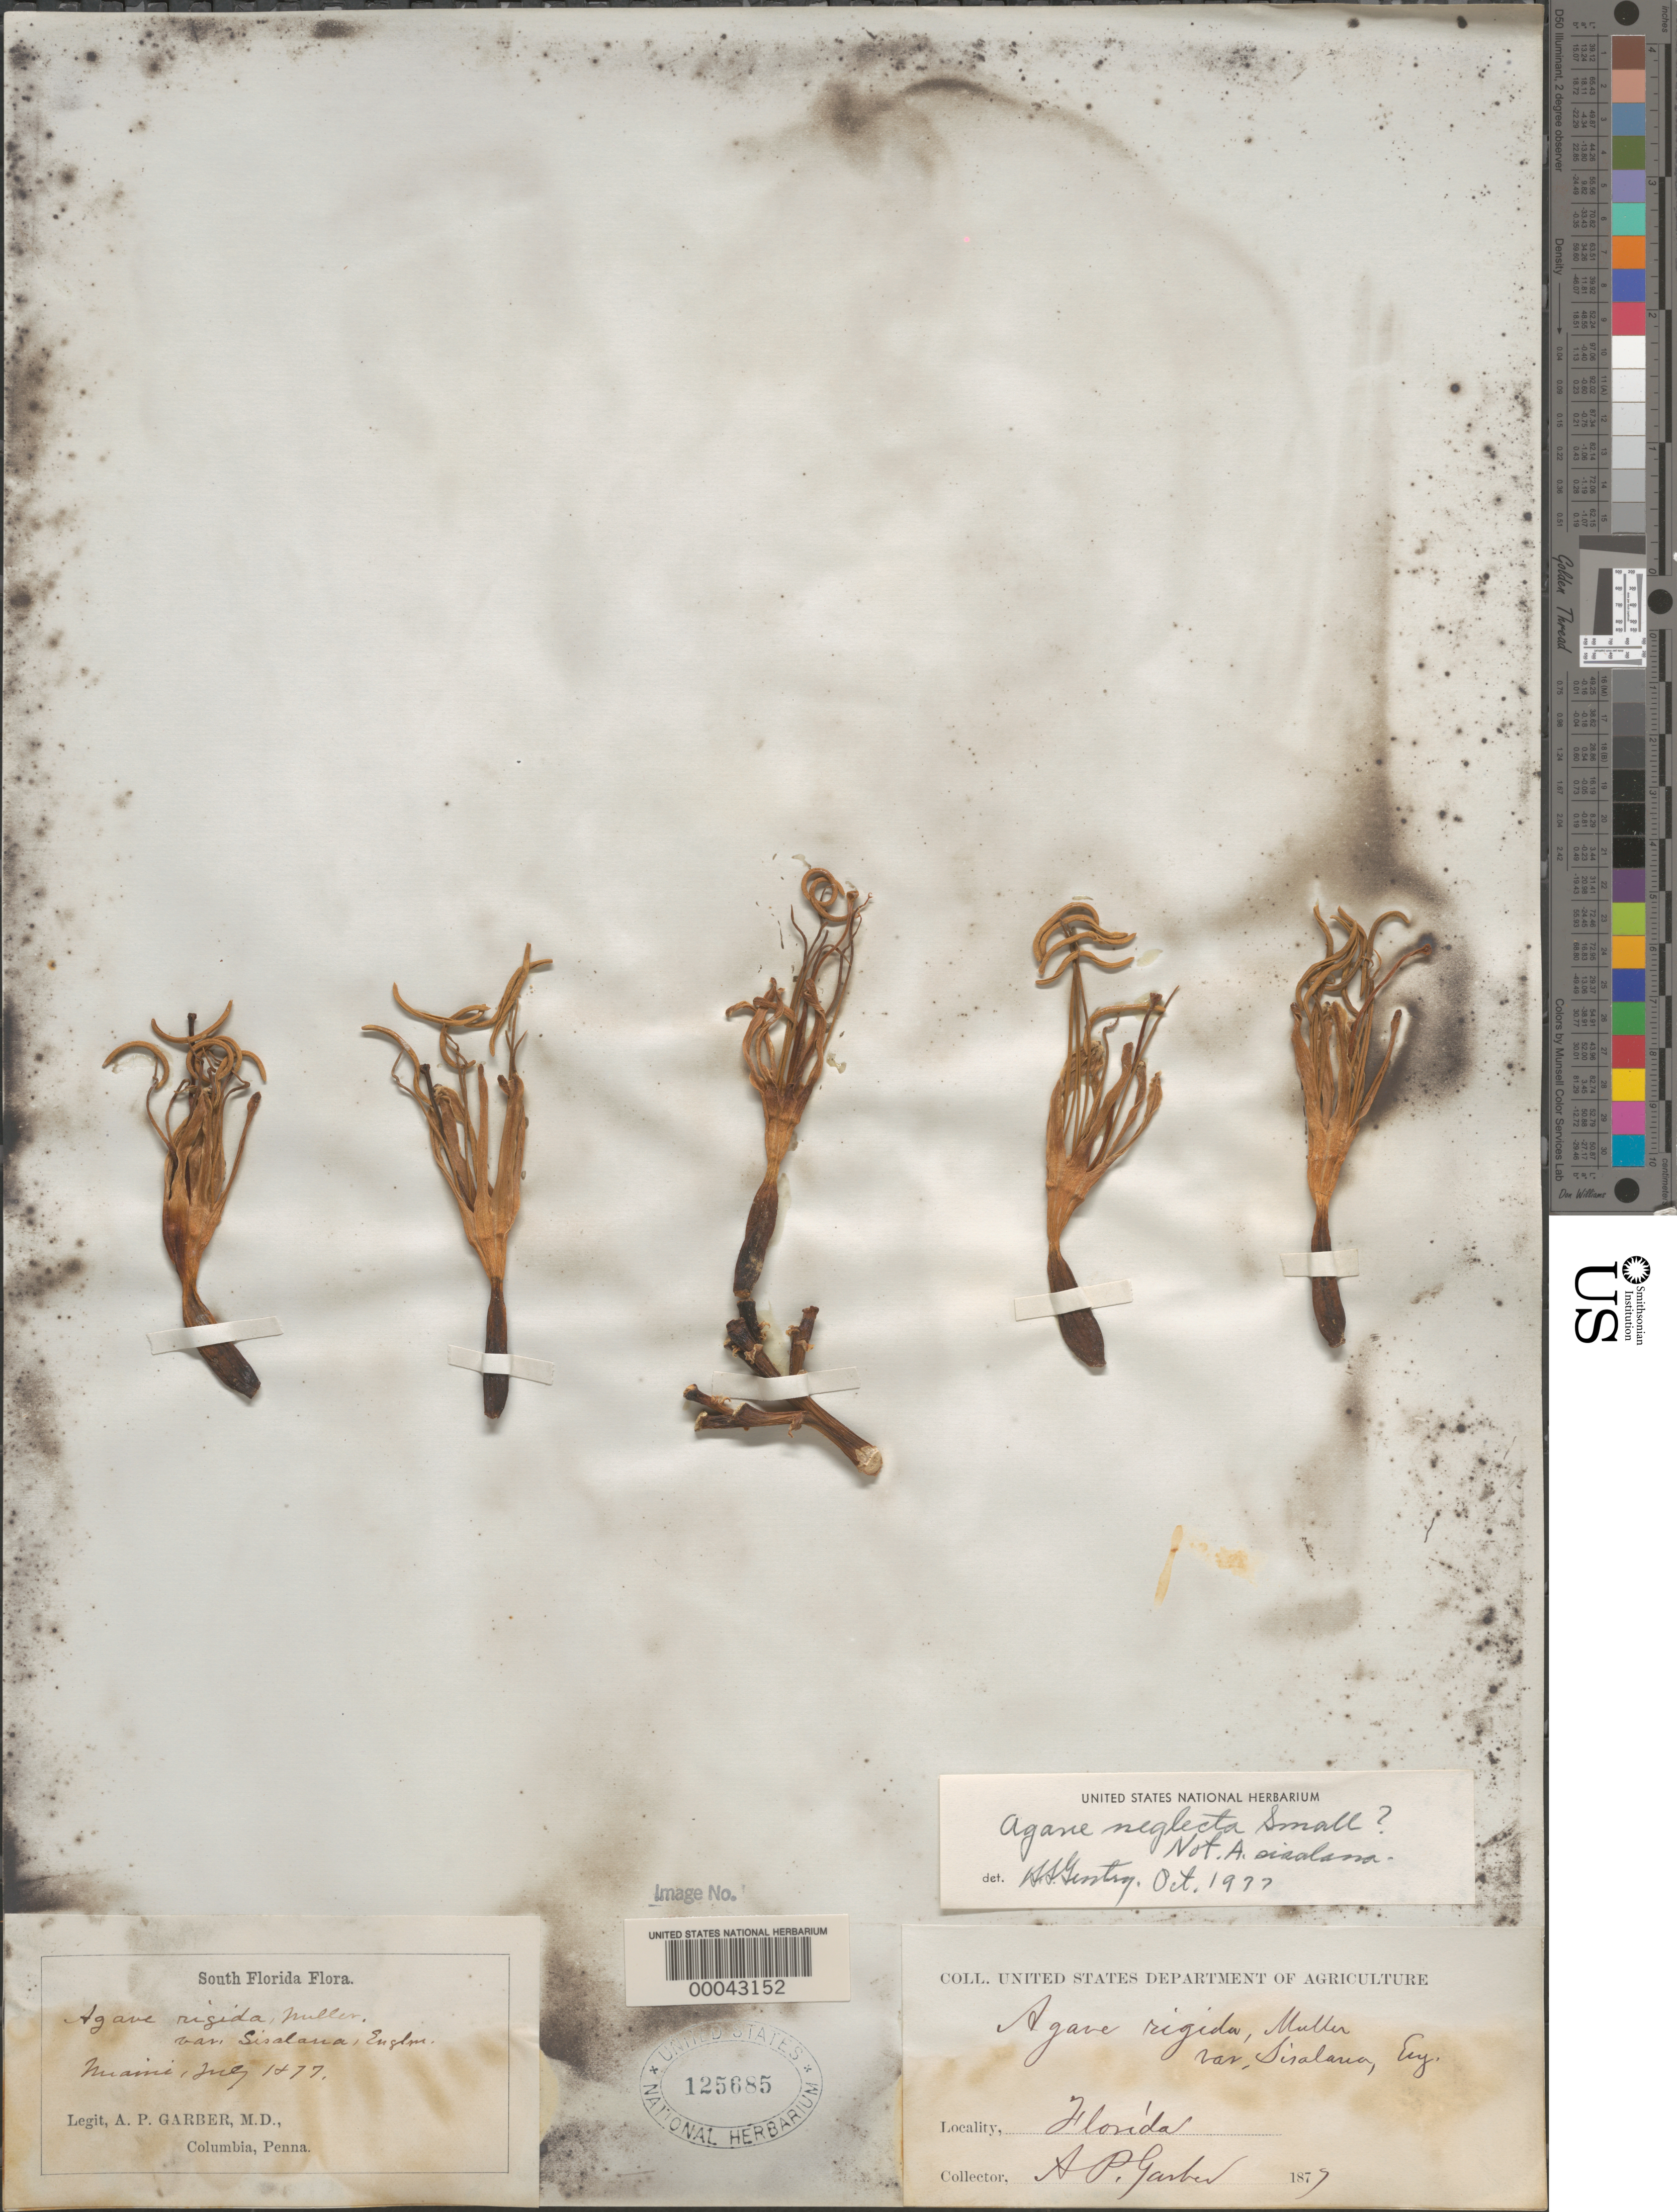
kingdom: Plantae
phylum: Tracheophyta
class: Liliopsida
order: Asparagales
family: Asparagaceae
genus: Agave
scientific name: Agave neglecta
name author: J. Small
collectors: A. P. Garber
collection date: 1877-07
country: United States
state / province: Florida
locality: South Florida. Miami.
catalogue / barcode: US 125685